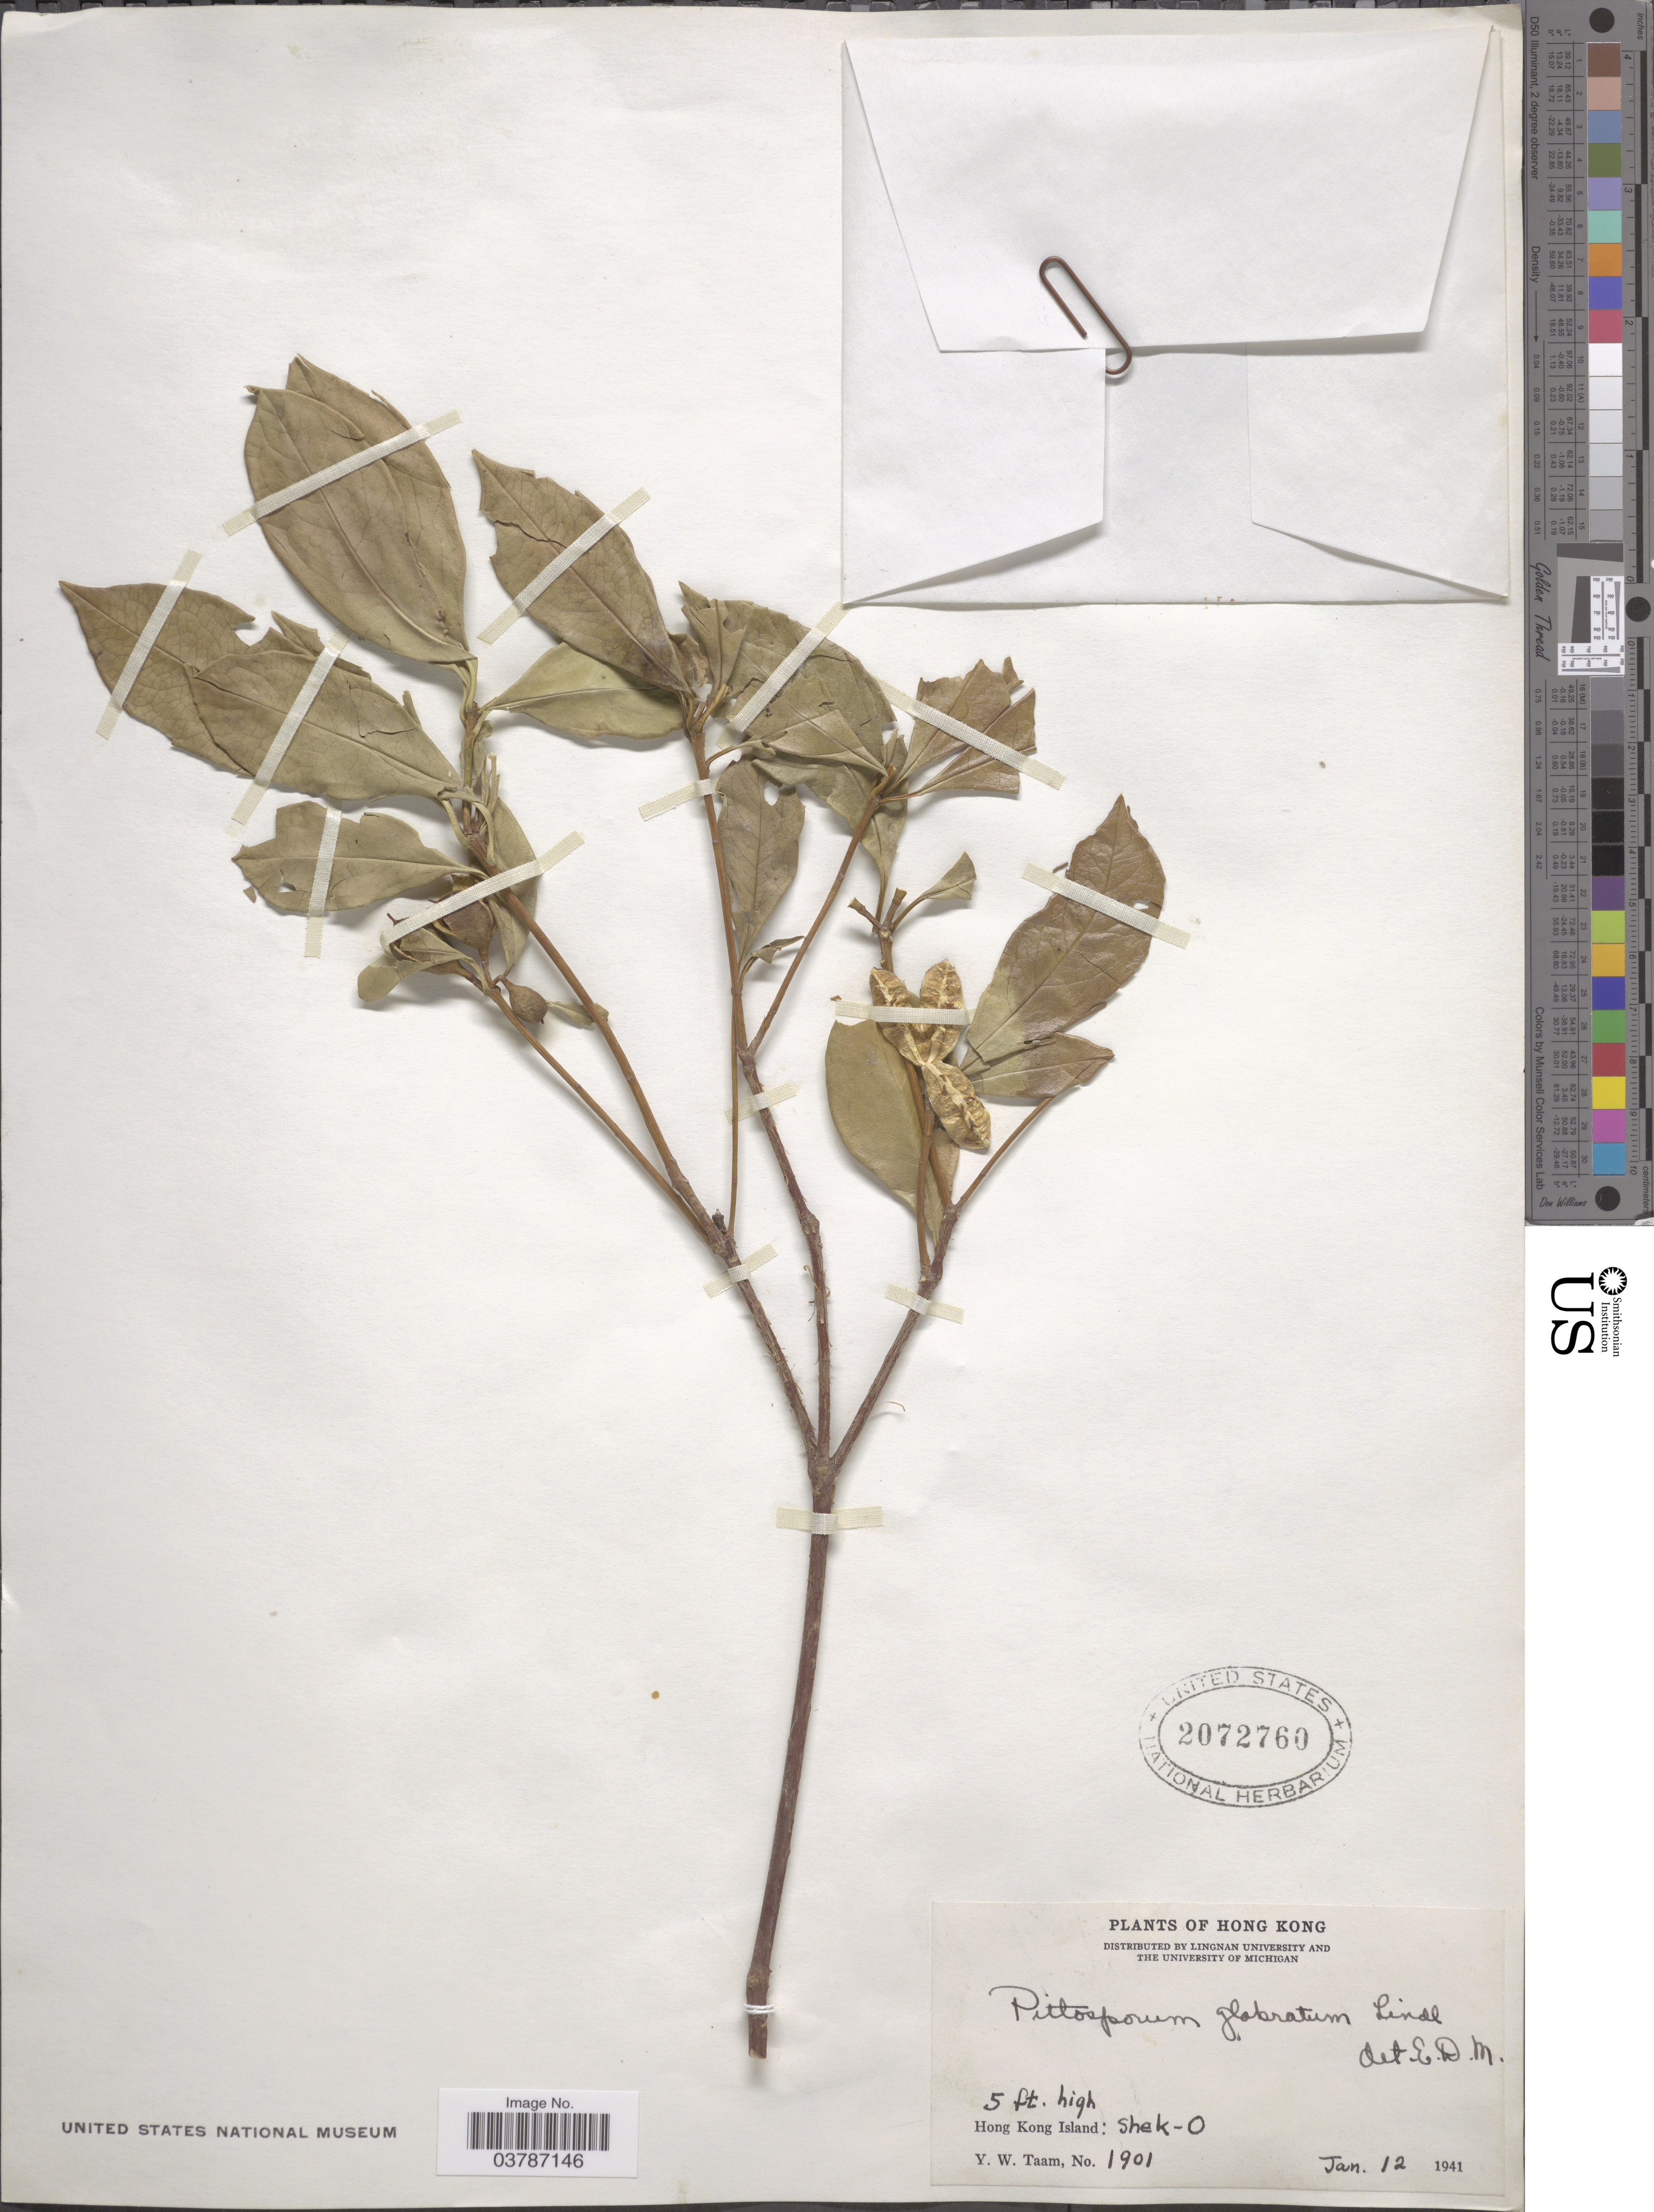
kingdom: Plantae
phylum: Tracheophyta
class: Magnoliopsida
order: Apiales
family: Pittosporaceae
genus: Pittosporum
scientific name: Pittosporum glabratum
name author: Lindl.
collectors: Y. W. Taam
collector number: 1901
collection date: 1941-01-12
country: China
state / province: Hong Kong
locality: Hong Kong Island: Shek-O.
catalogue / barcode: US 2072760